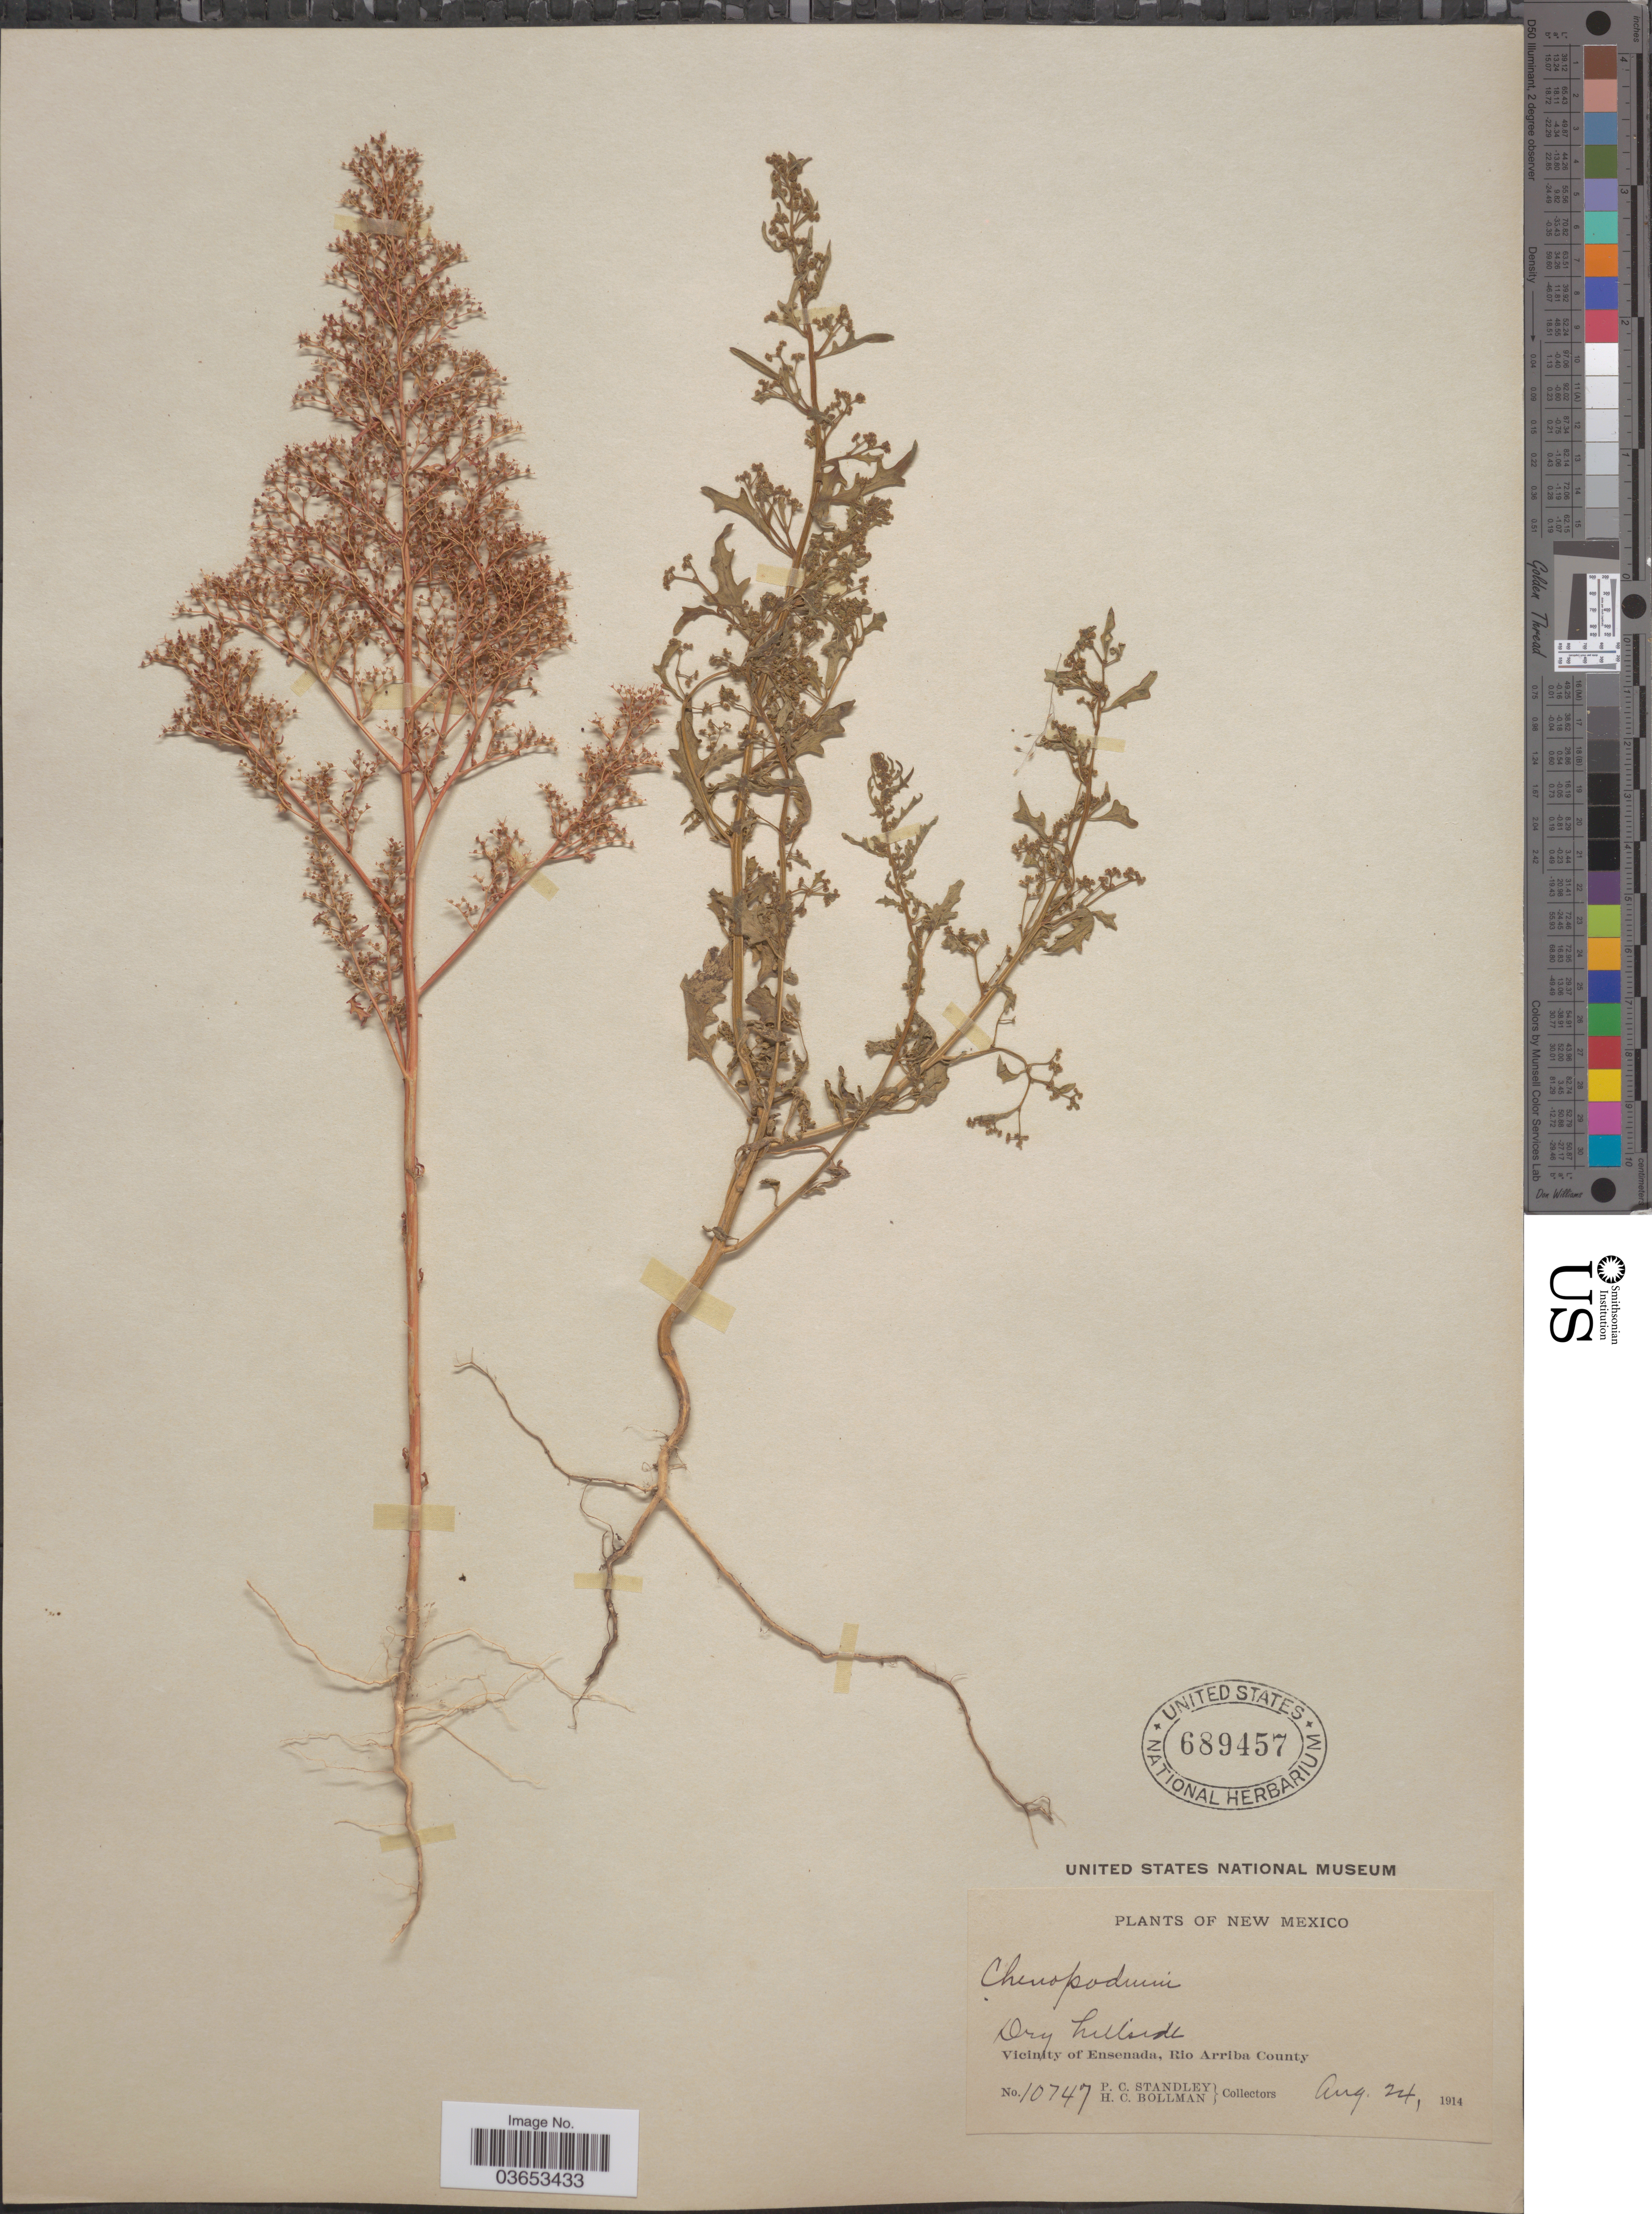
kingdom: Plantae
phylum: Tracheophyta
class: Magnoliopsida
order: Caryophyllales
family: Amaranthaceae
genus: Chenopodium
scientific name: Chenopodium incisum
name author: Poir.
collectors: P. C. Standley & H. C. Bollman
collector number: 10747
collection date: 1914-08-24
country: United States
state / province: New Mexico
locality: Vicinity of Ensenada, Rio Arriba County.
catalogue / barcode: US 689457